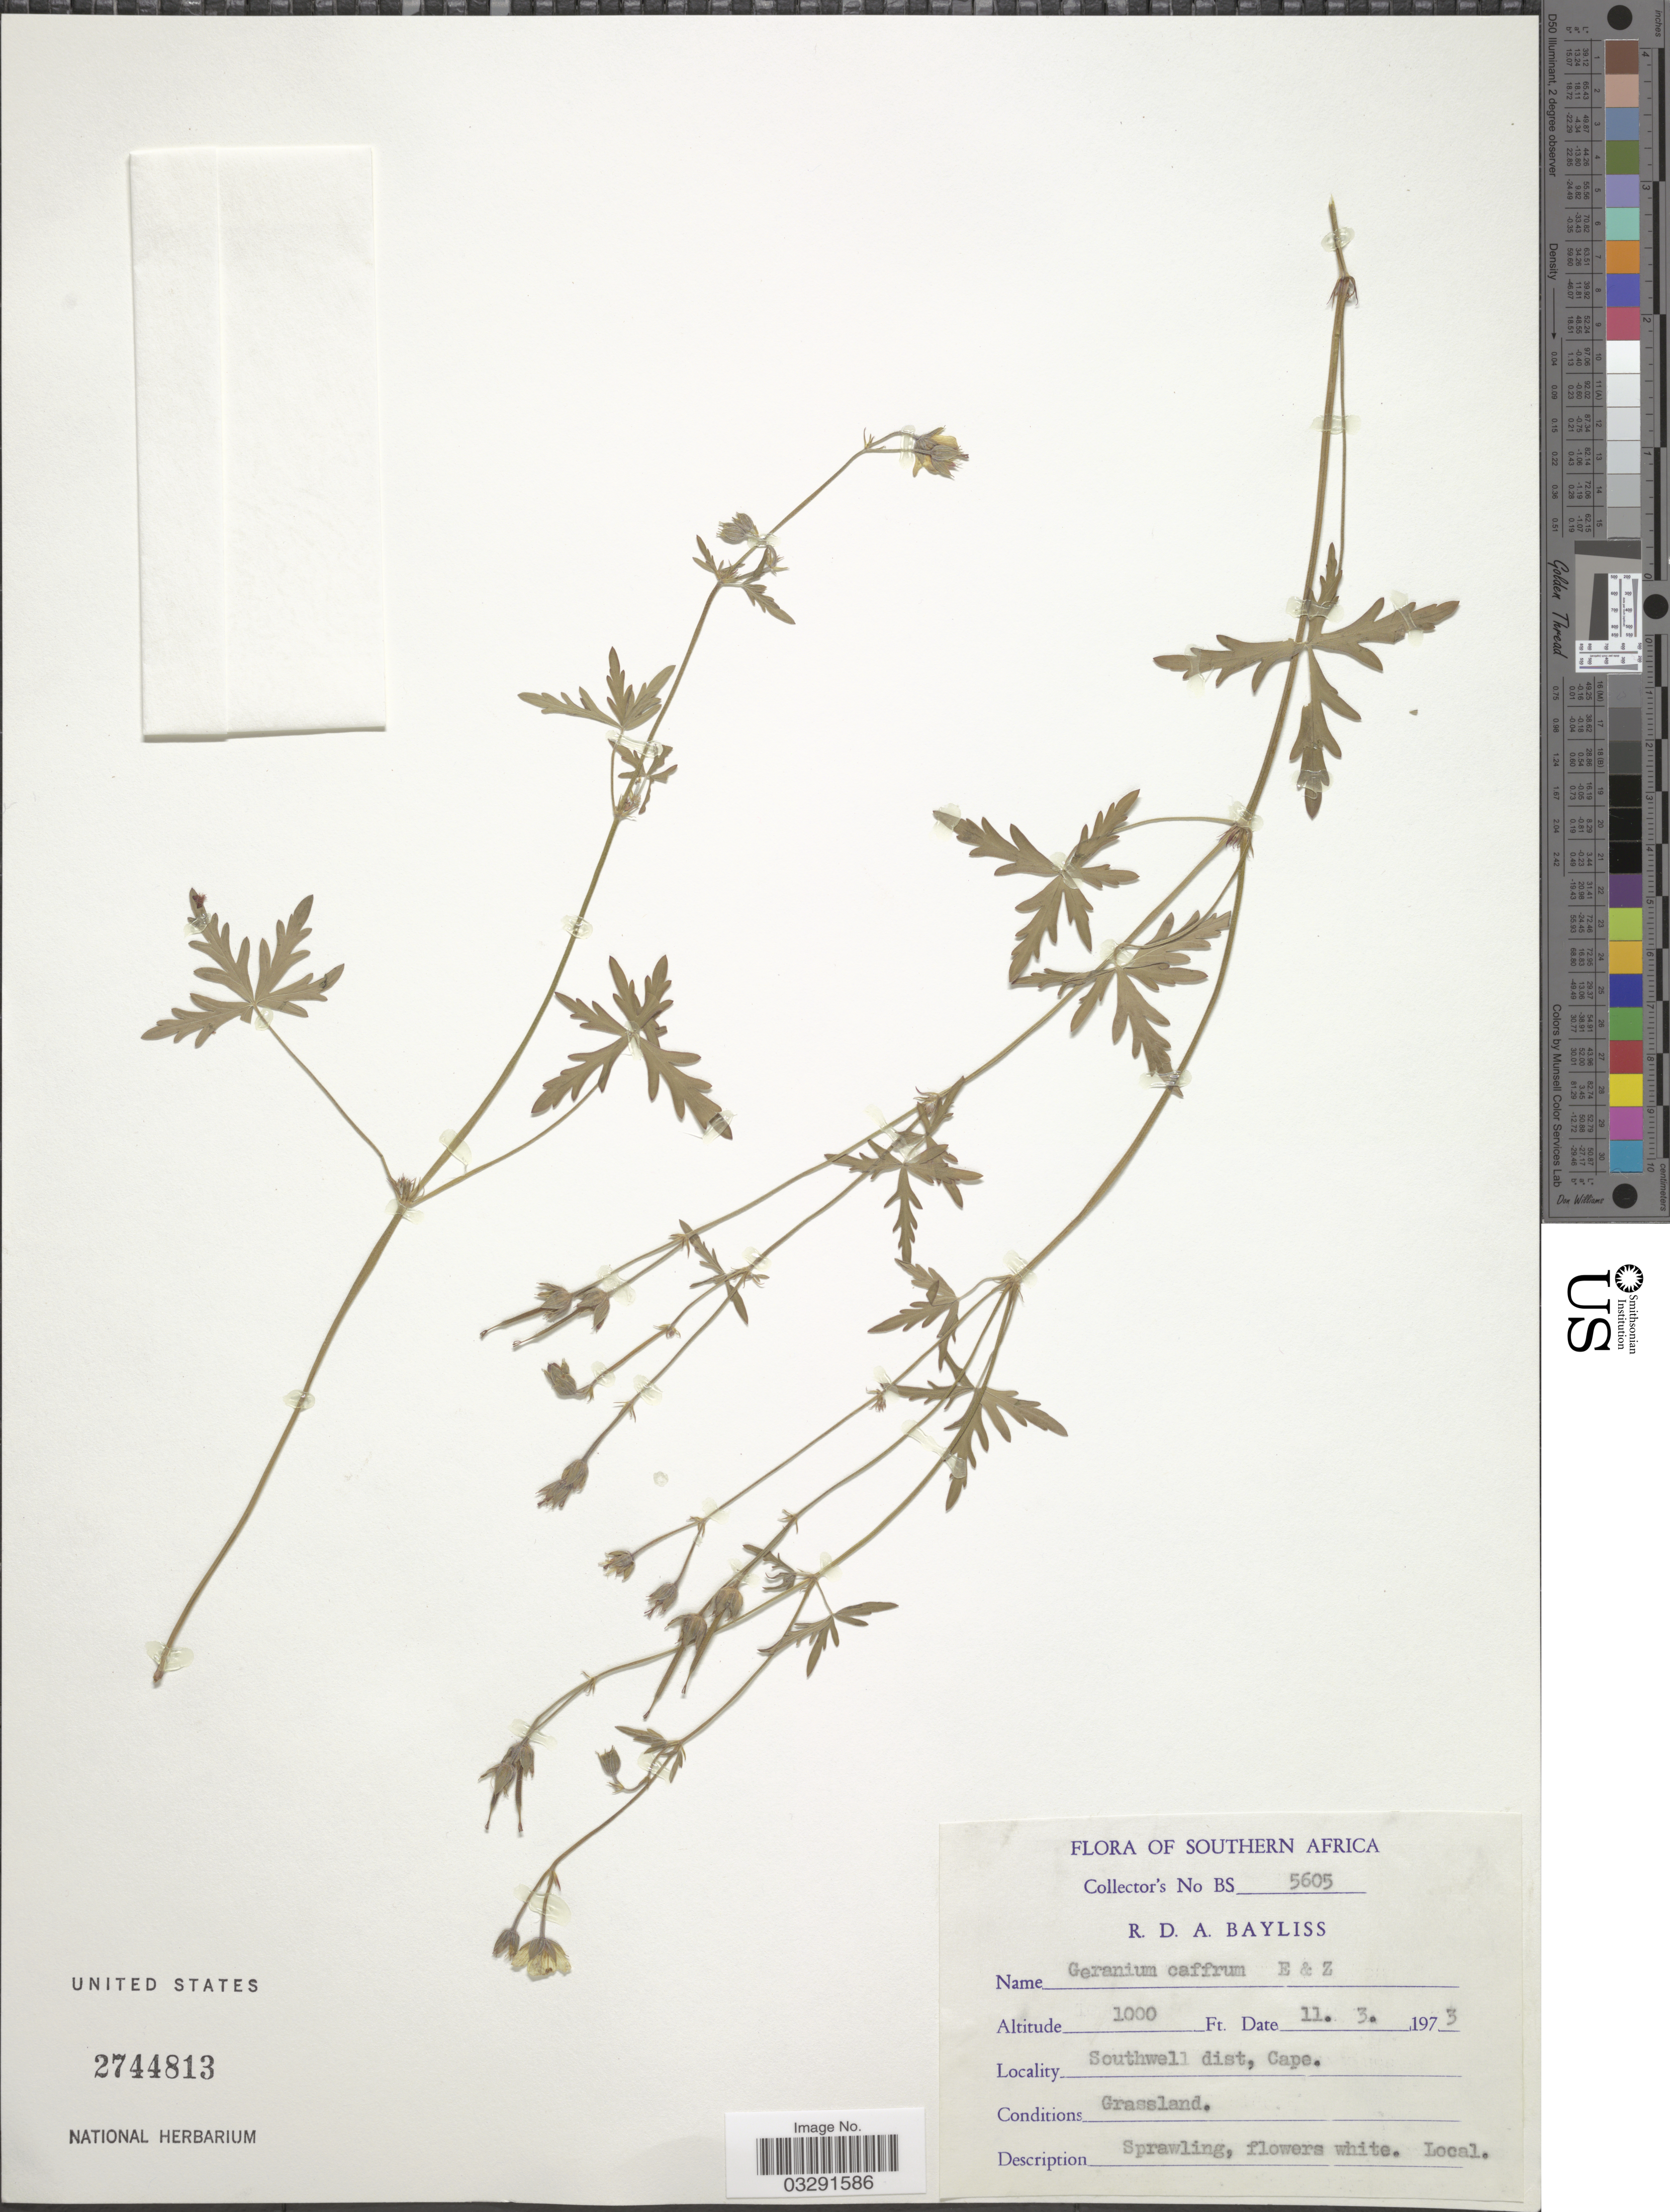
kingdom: Plantae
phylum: Tracheophyta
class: Magnoliopsida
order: Geraniales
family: Geraniaceae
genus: Geranium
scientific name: Geranium caffrum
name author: Eckl. & Zeyh.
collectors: R. Bayliss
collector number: BS 5605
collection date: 1973-03-11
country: South Africa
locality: Southern Africa. Southwell dist, Cape.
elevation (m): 305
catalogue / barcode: US 2744813